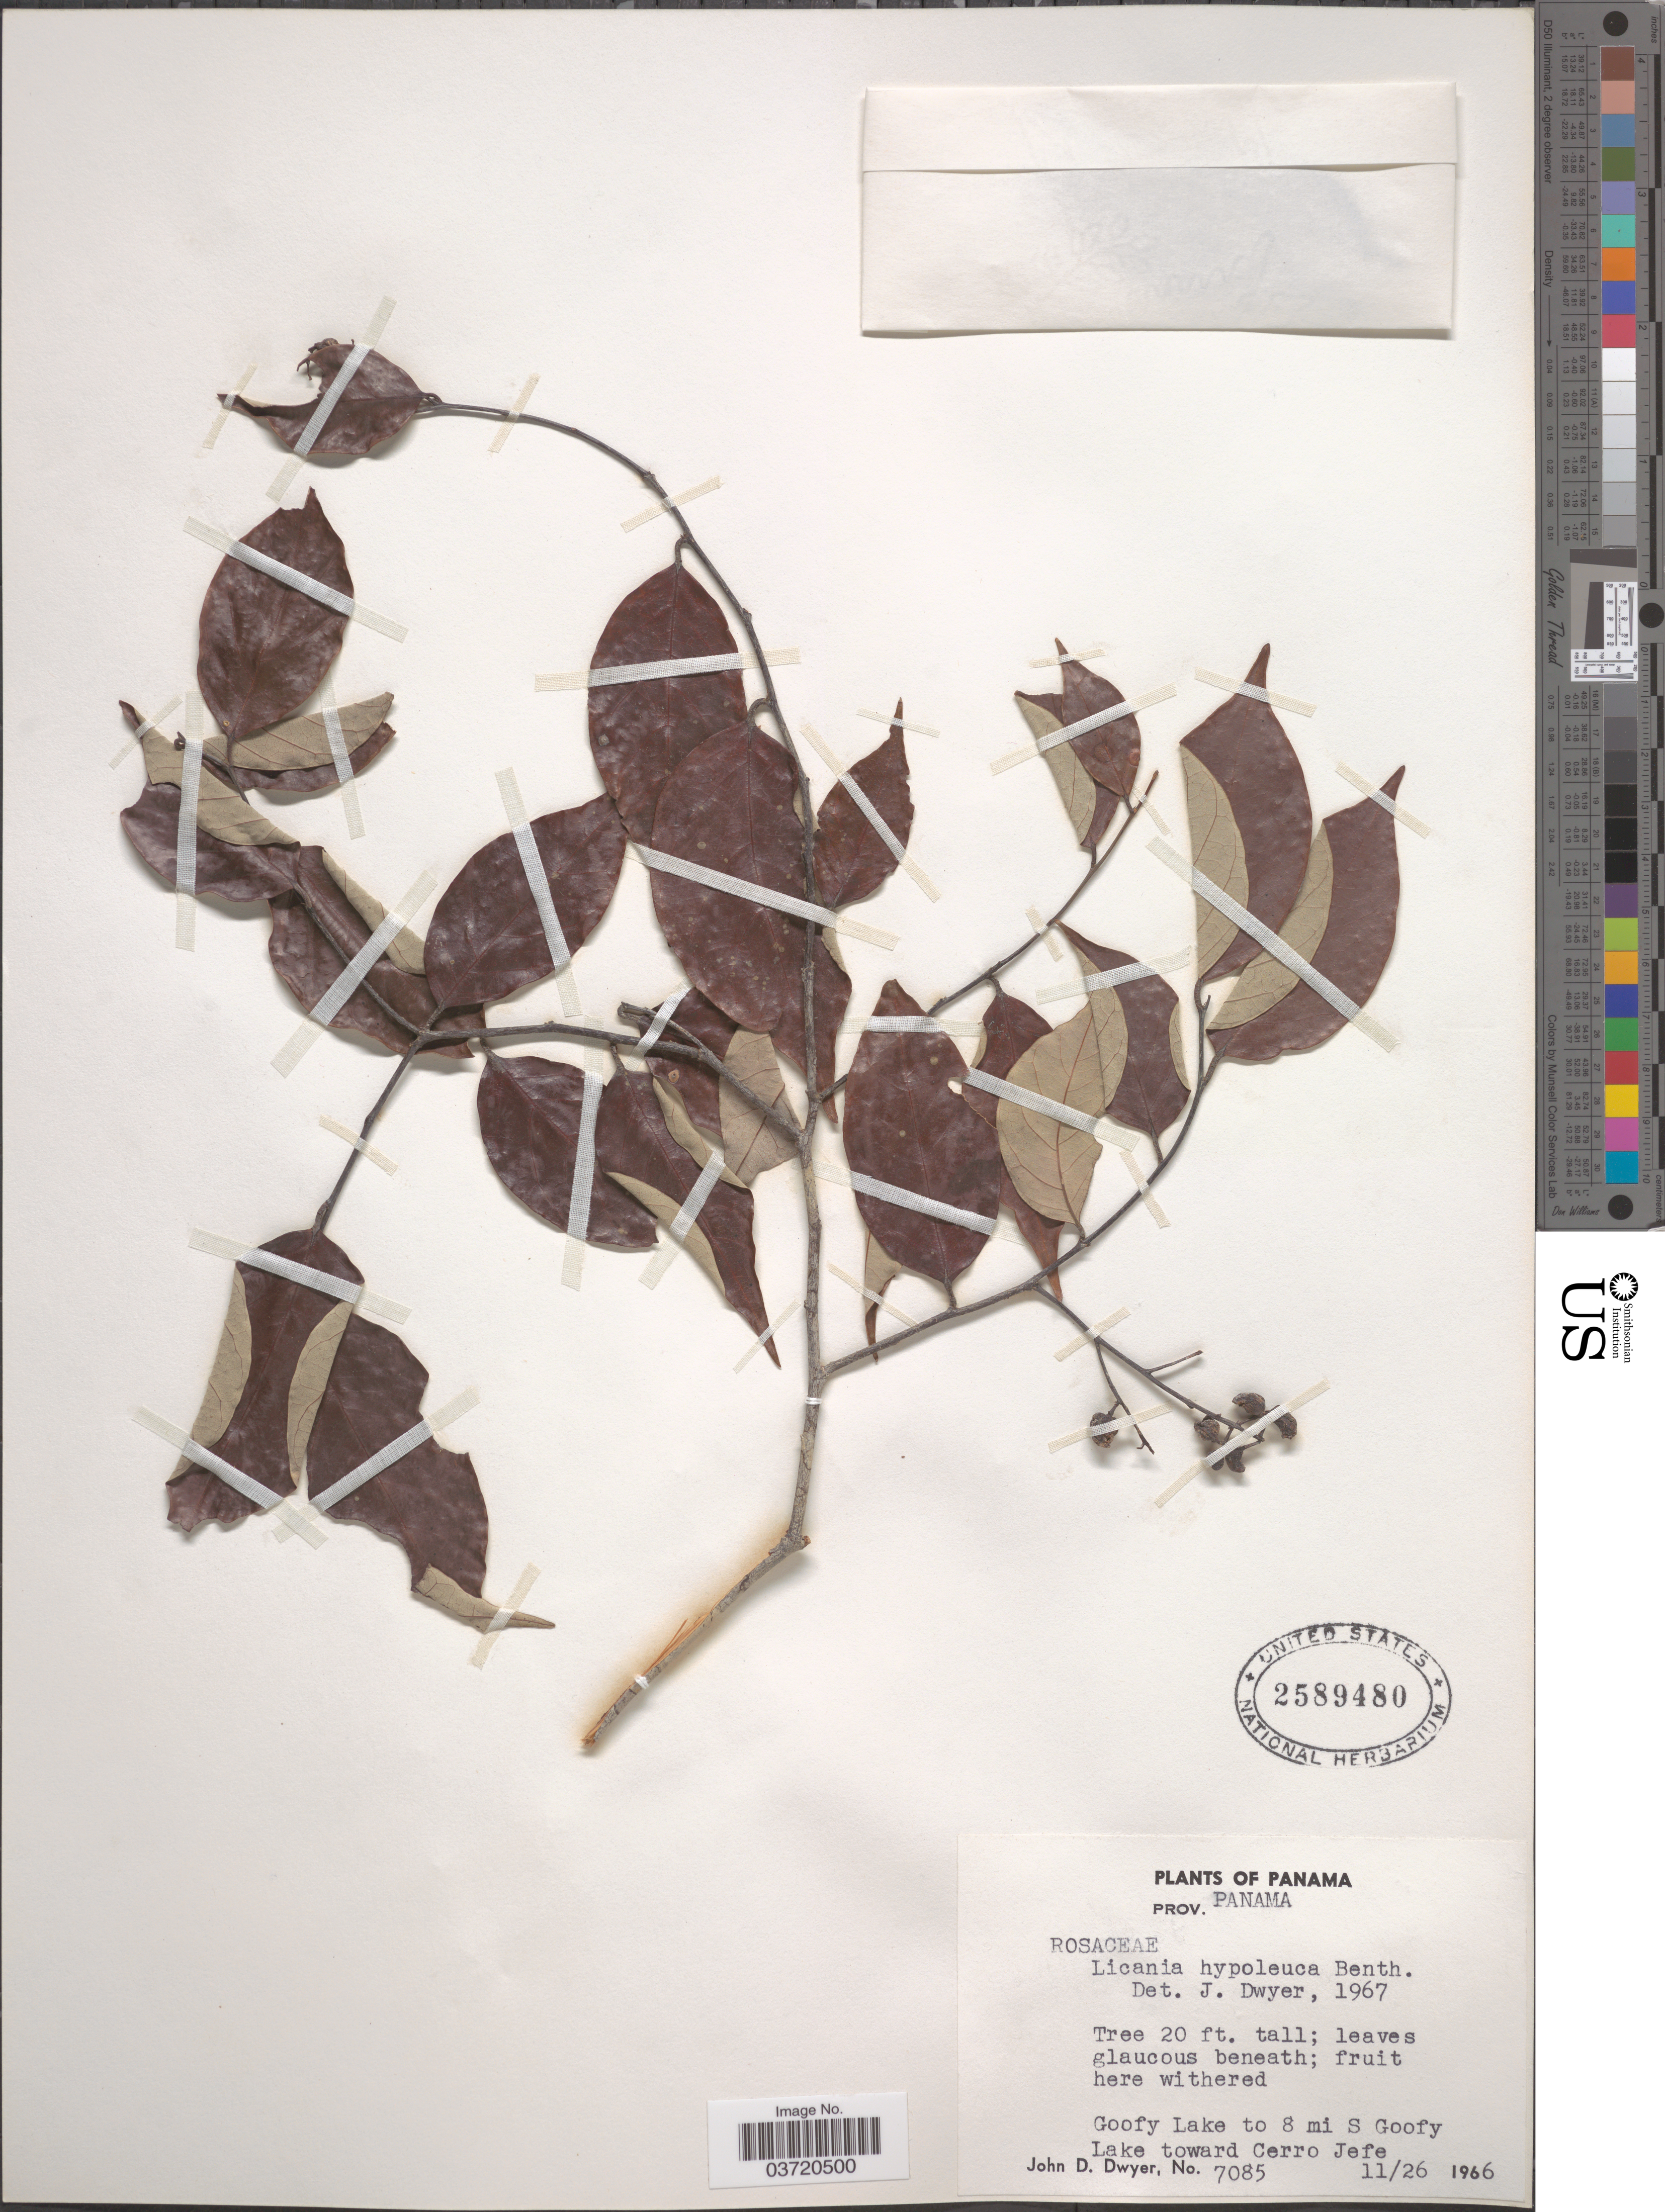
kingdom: Plantae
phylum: Tracheophyta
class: Magnoliopsida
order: Malpighiales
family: Chrysobalanaceae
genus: Licania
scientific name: Licania hypoleuca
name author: Benth.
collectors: J. D. Dwyer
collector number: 7085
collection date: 1966-11-26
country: Panama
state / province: Panamá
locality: Goofy Lake to 8 mi S Goofy Lake toward Cerro Jefe.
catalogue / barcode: US 2589480